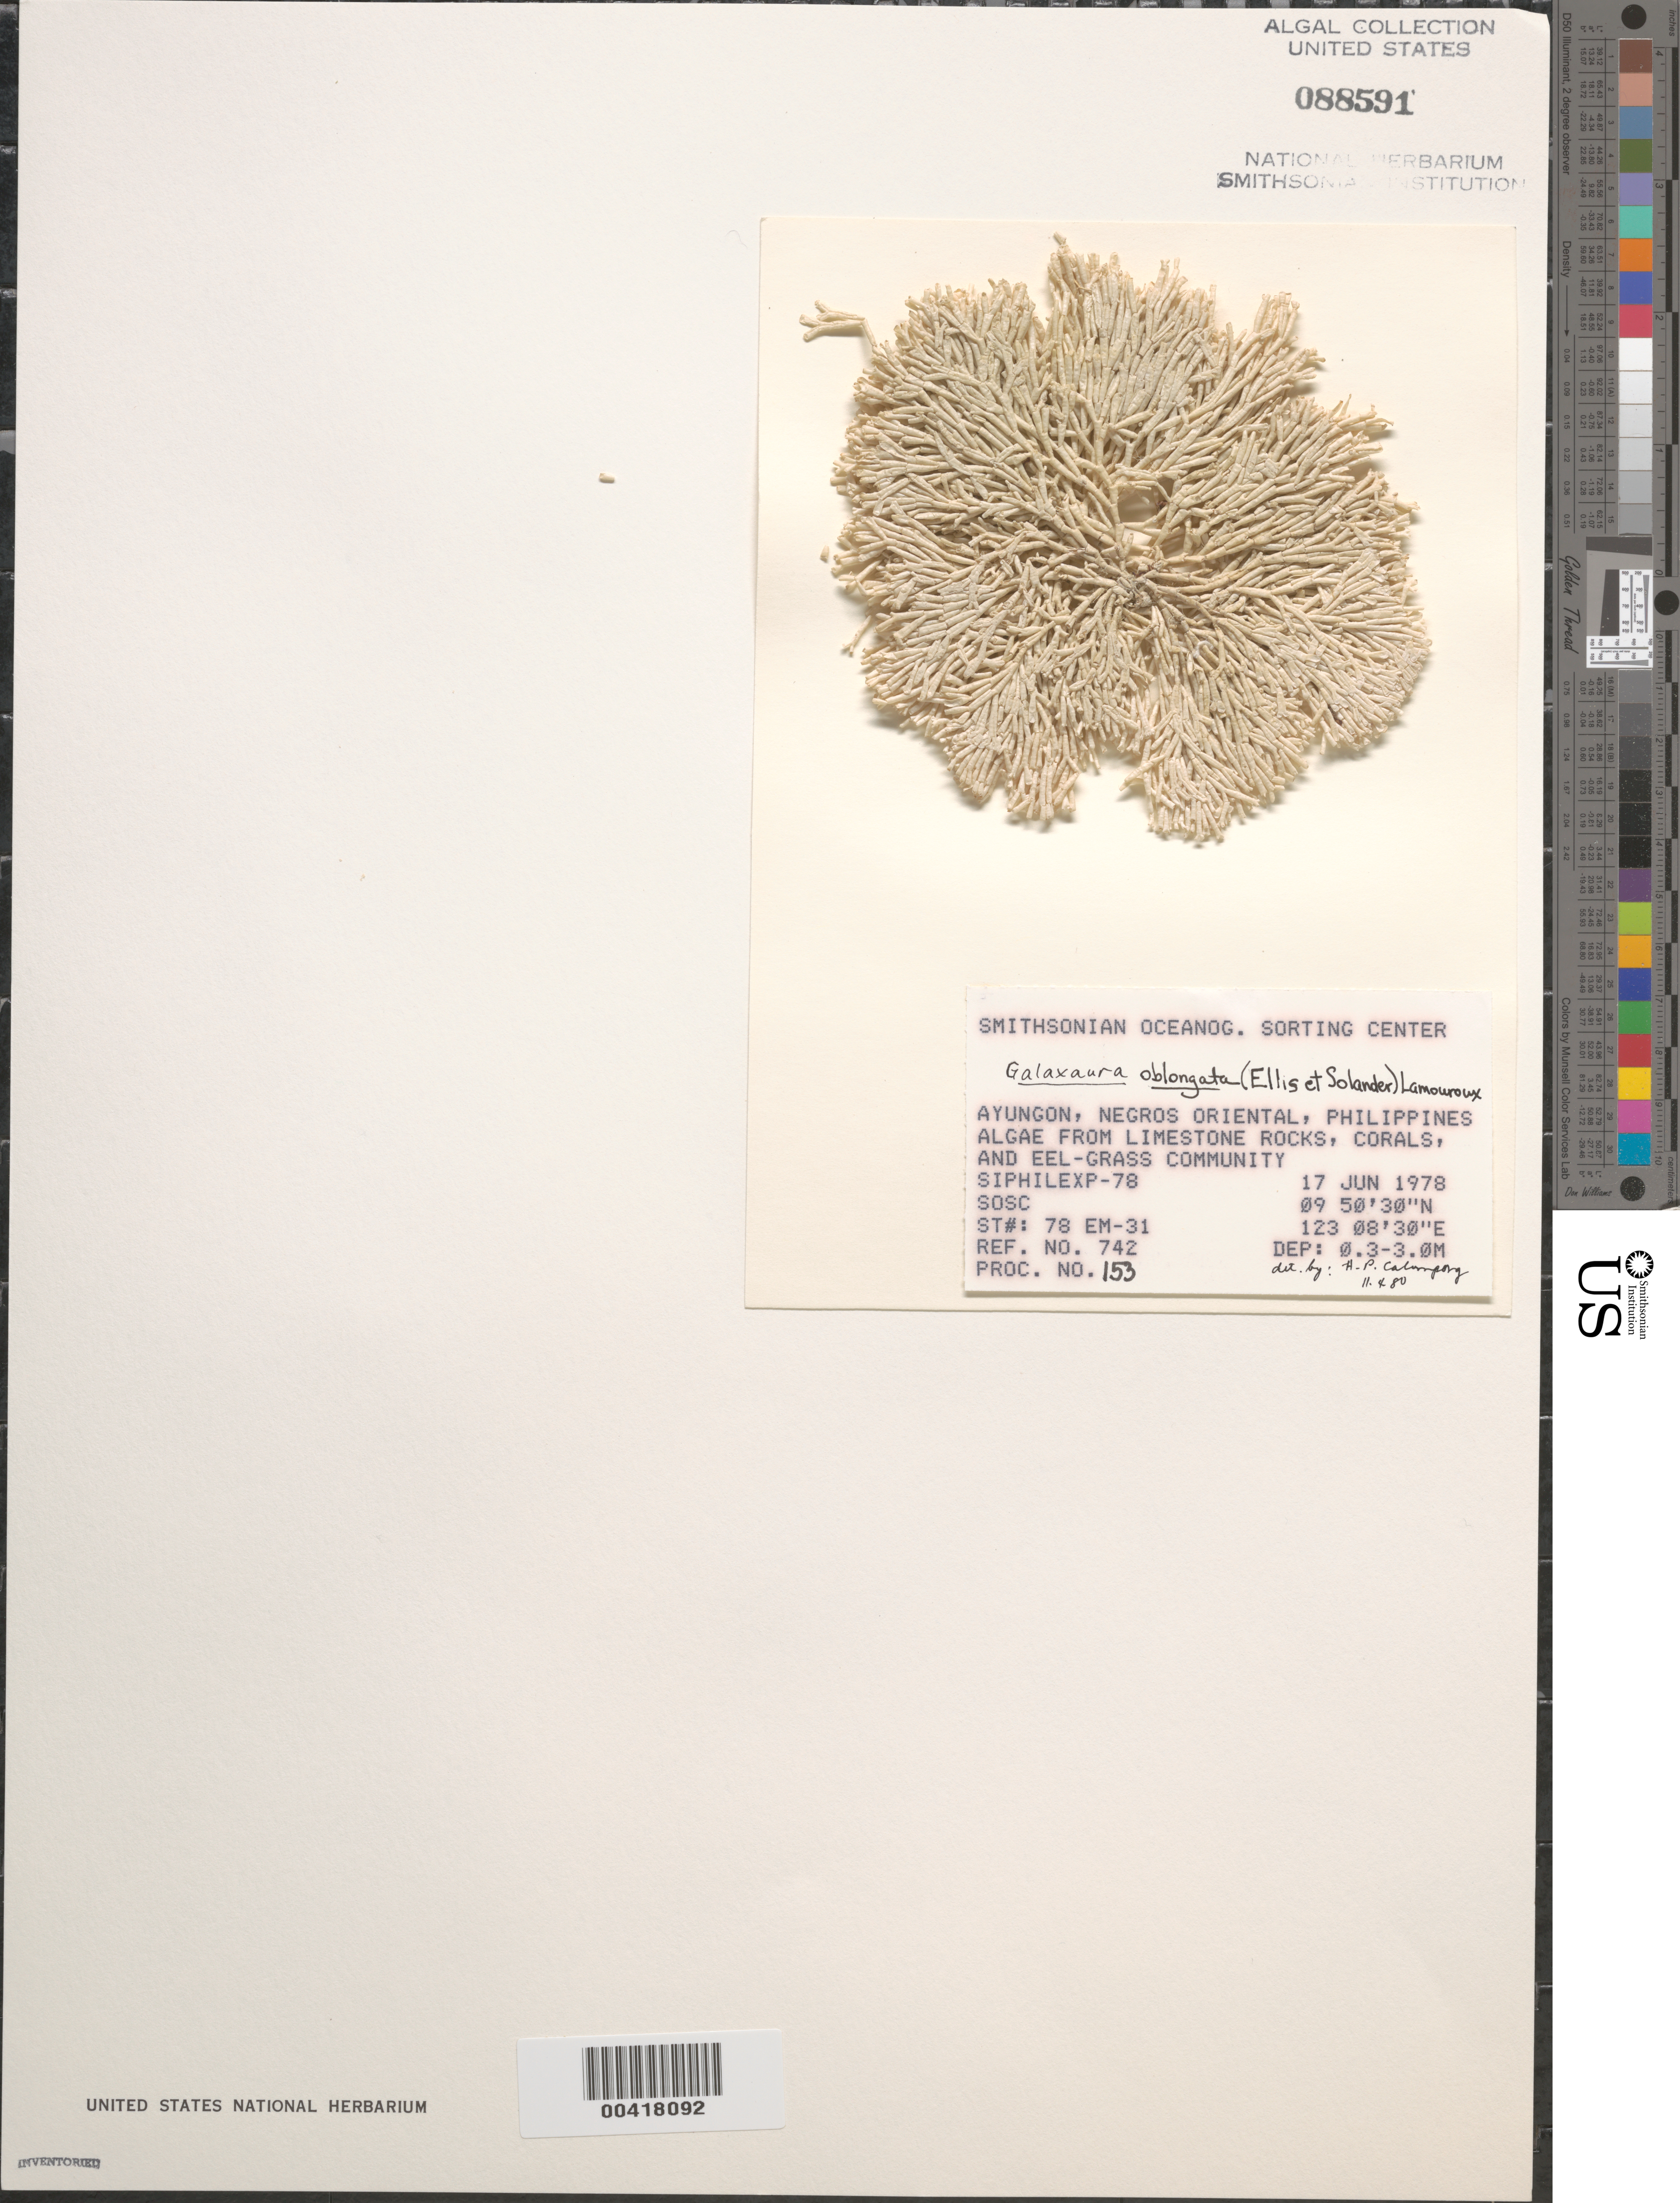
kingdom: Plantae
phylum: Rhodophyta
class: Florideophyceae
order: Nemaliales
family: Galaxauraceae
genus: Tricleocarpa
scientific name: Tricleocarpa fragilis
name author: (L.) Huisman & R.A. Towns.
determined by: Algae name updating Project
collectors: SOSC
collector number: Station 78 Em-31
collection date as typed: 17 Jun 1978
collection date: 1978-06-17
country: Philippines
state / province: Central Visayas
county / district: Negros Oriental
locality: Ayungon, negros oriental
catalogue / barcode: US 88591